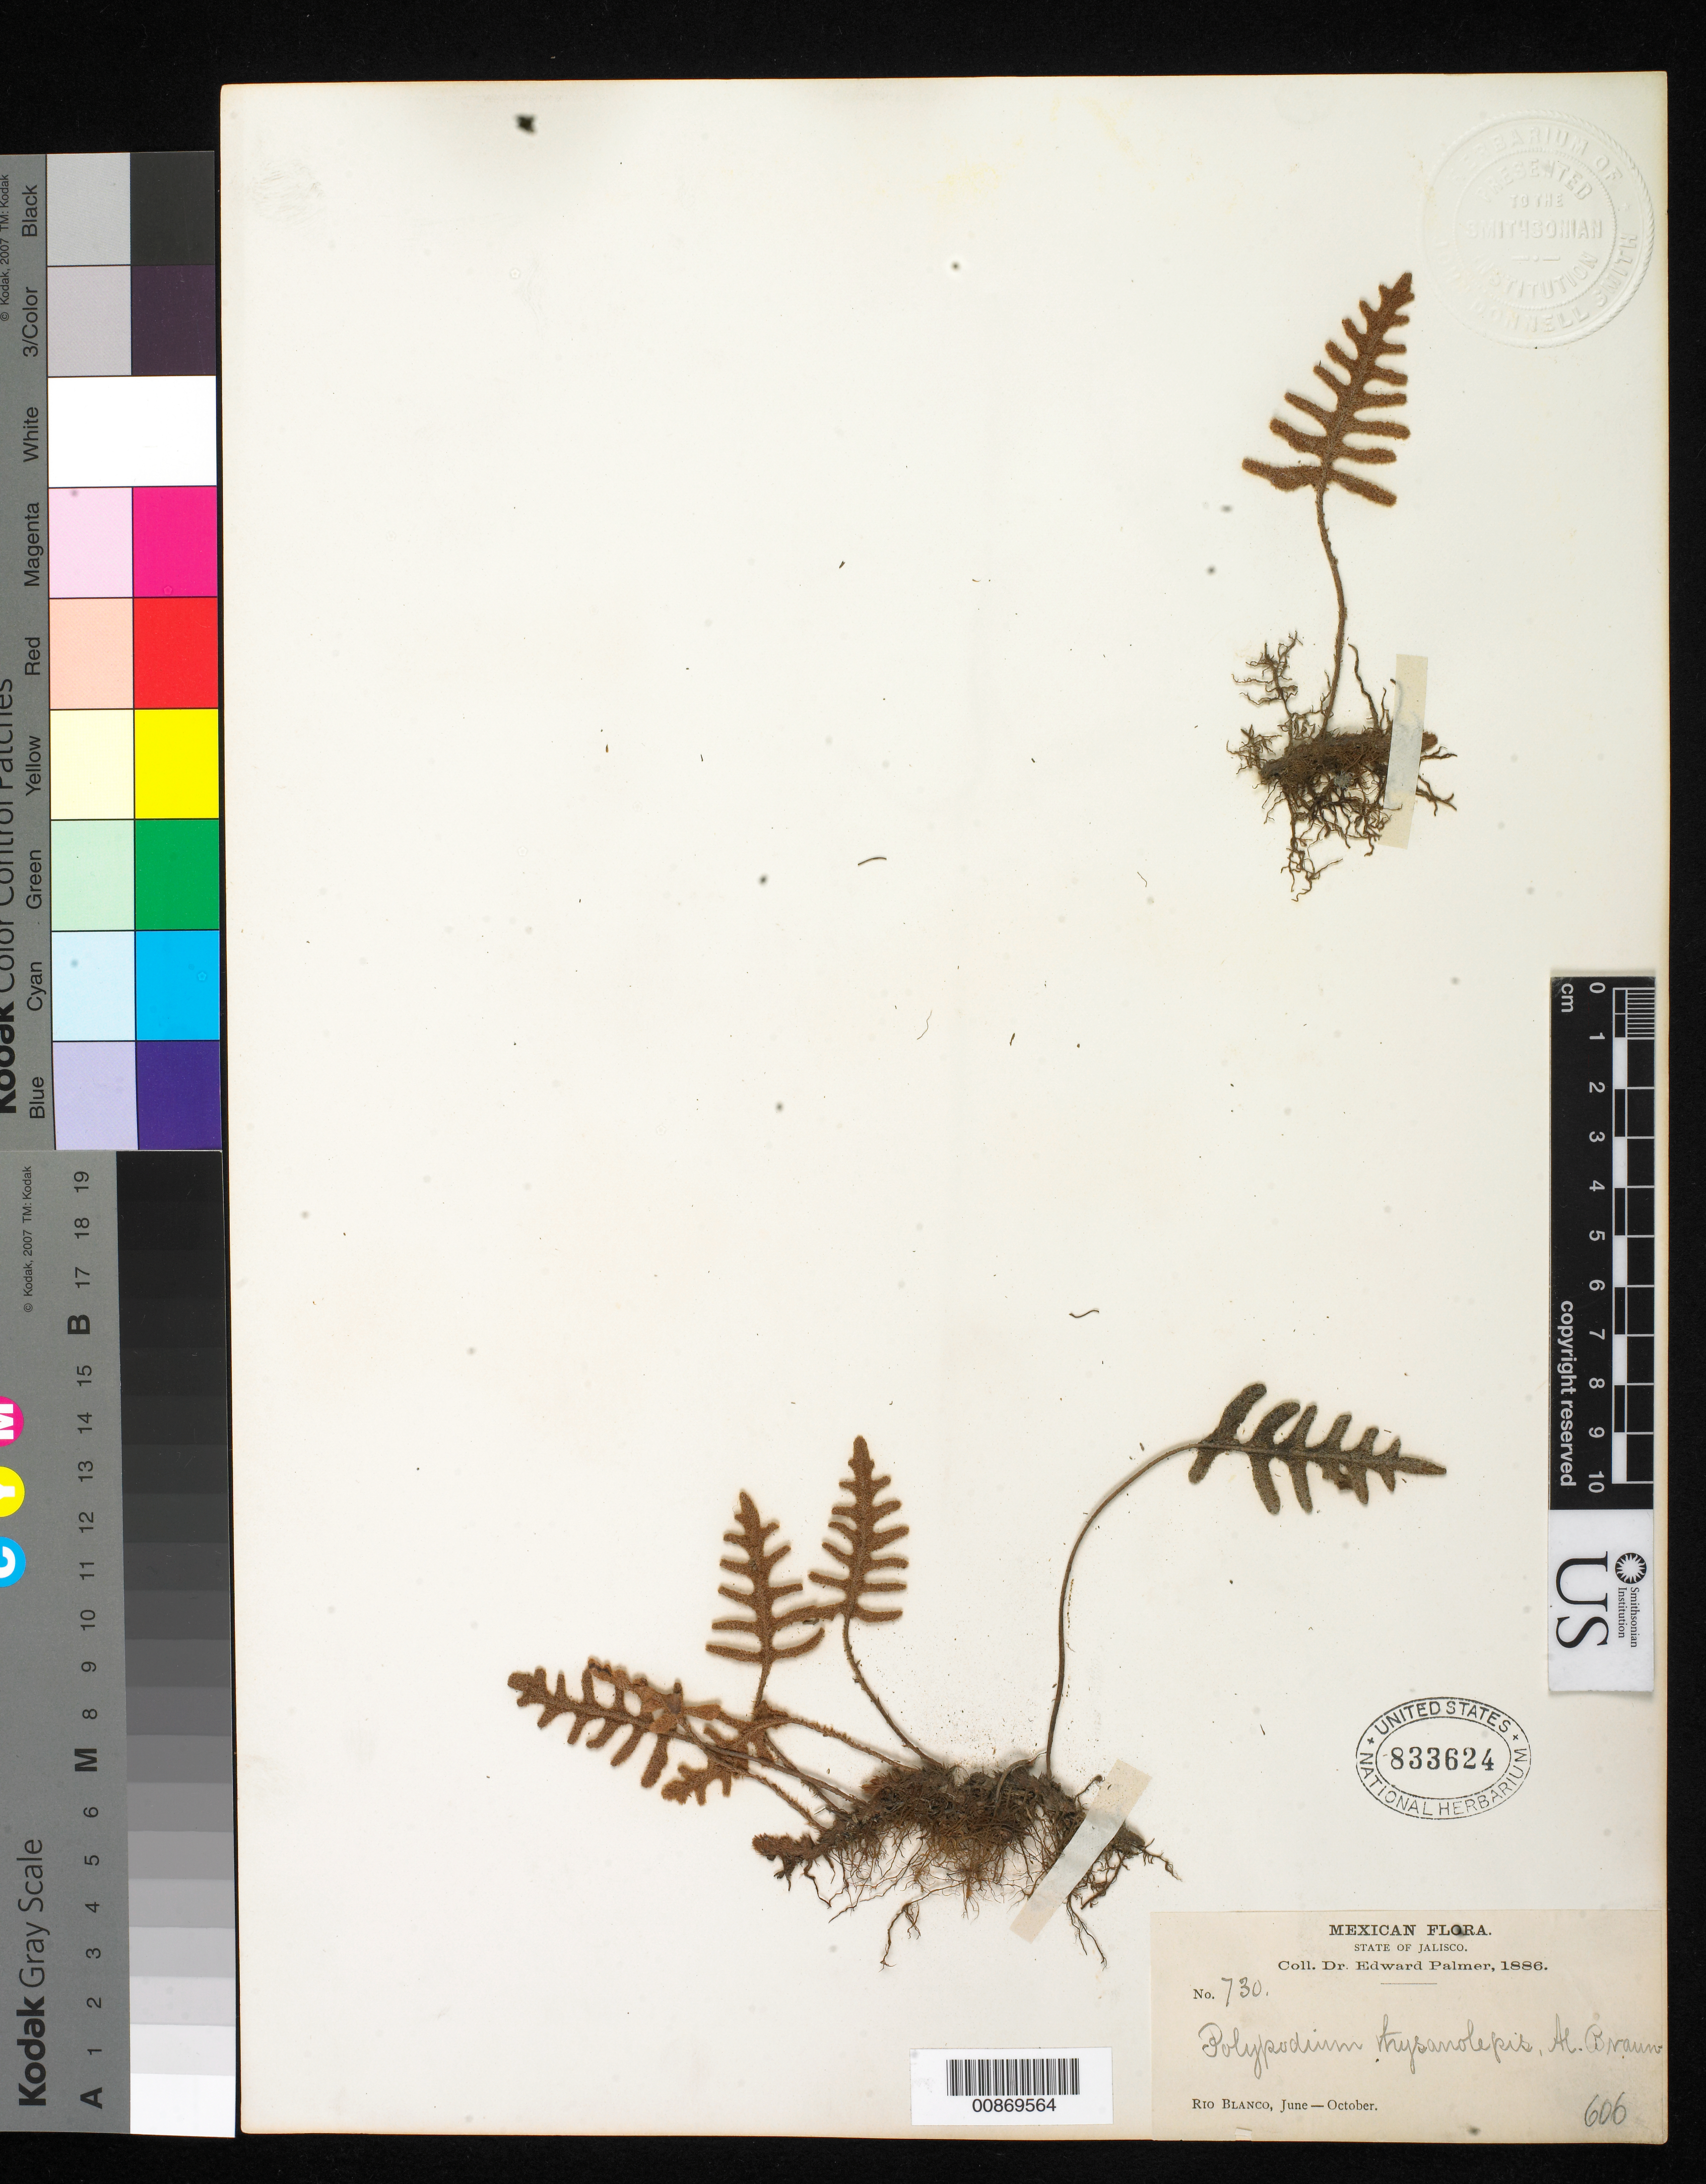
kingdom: Plantae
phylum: Tracheophyta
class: Polypodiopsida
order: Polypodiales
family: Polypodiaceae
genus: Pleopeltis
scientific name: Pleopeltis thyssanolepis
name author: (A. Braun ex Klotzsch) E.G. Andrews & Windham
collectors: E. Palmer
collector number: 730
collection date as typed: Jun 1886 to -- Oct 1886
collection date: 1886-06/1886-10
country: Mexico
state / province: Jalisco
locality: Río Blanco, Jalisco.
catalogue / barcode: US 833624